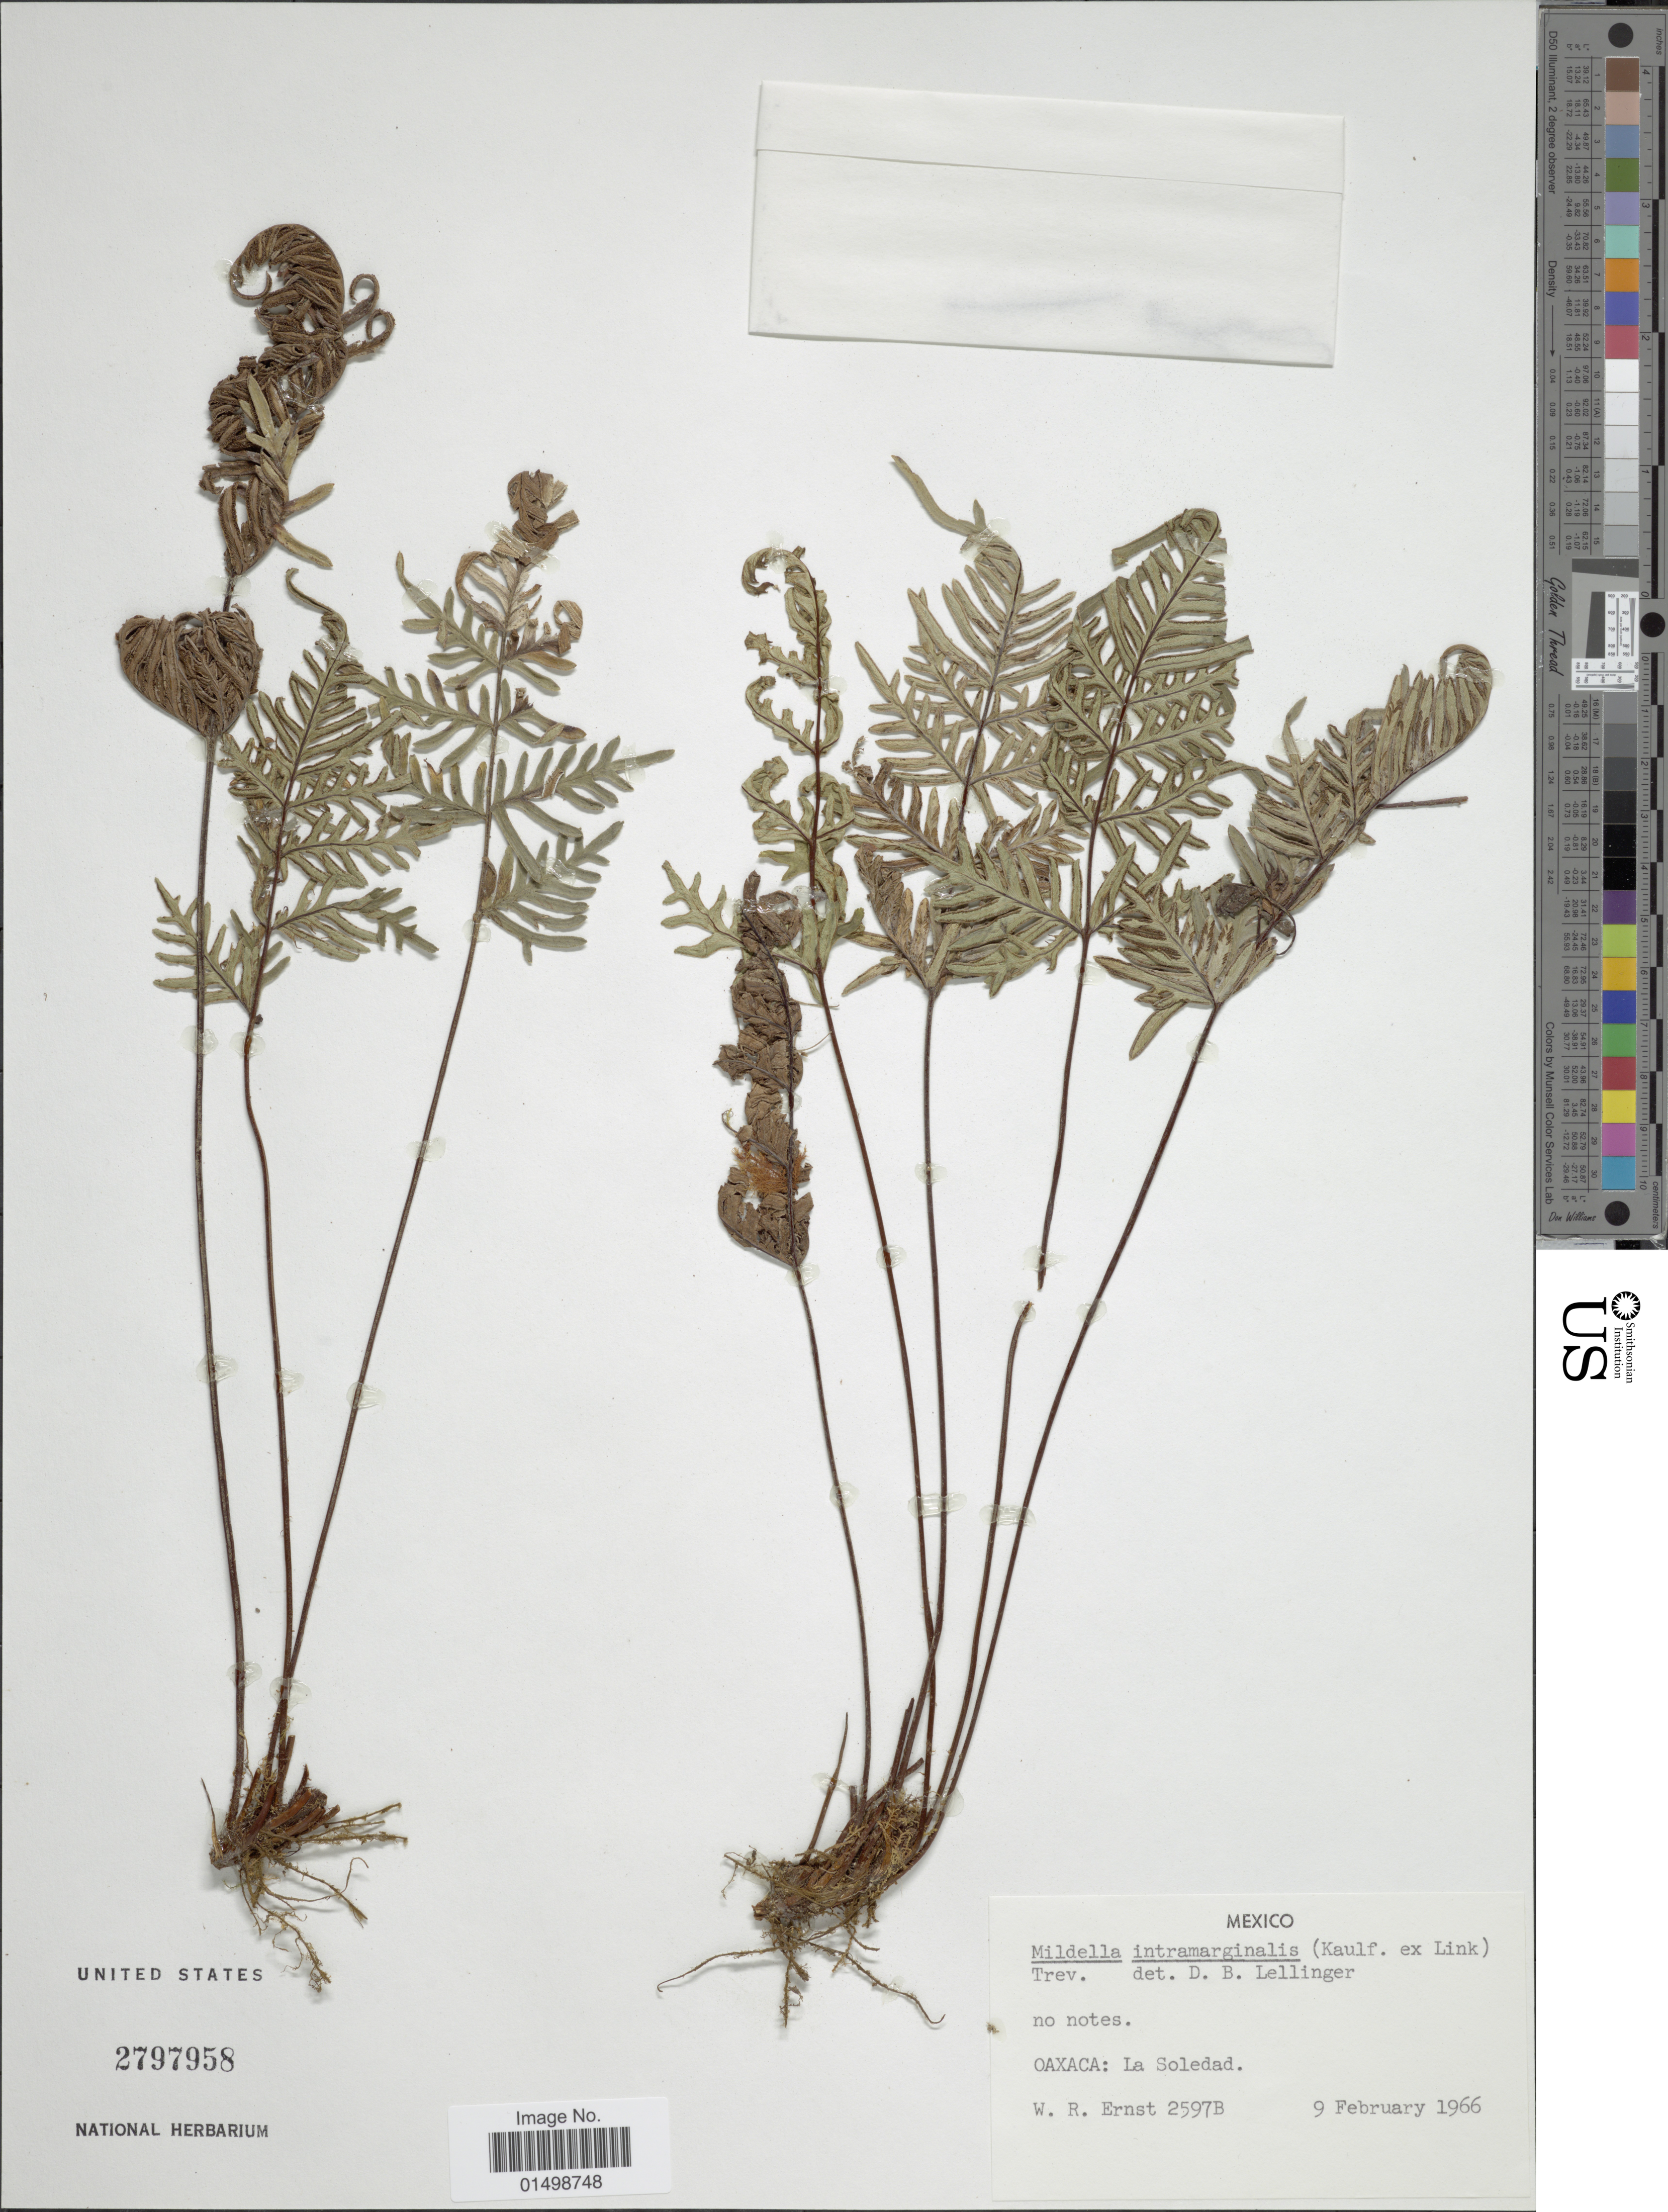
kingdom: Plantae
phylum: Tracheophyta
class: Polypodiopsida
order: Polypodiales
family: Pteridaceae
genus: Cheilanthes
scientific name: Cheilanthes intramarginalis var. intramarginalis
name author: (Kaulf.) Hook.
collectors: W. R. Ernst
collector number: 2597B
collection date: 1966-02-09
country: Mexico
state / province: Oaxaca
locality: La Soledad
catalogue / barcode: US 2797958